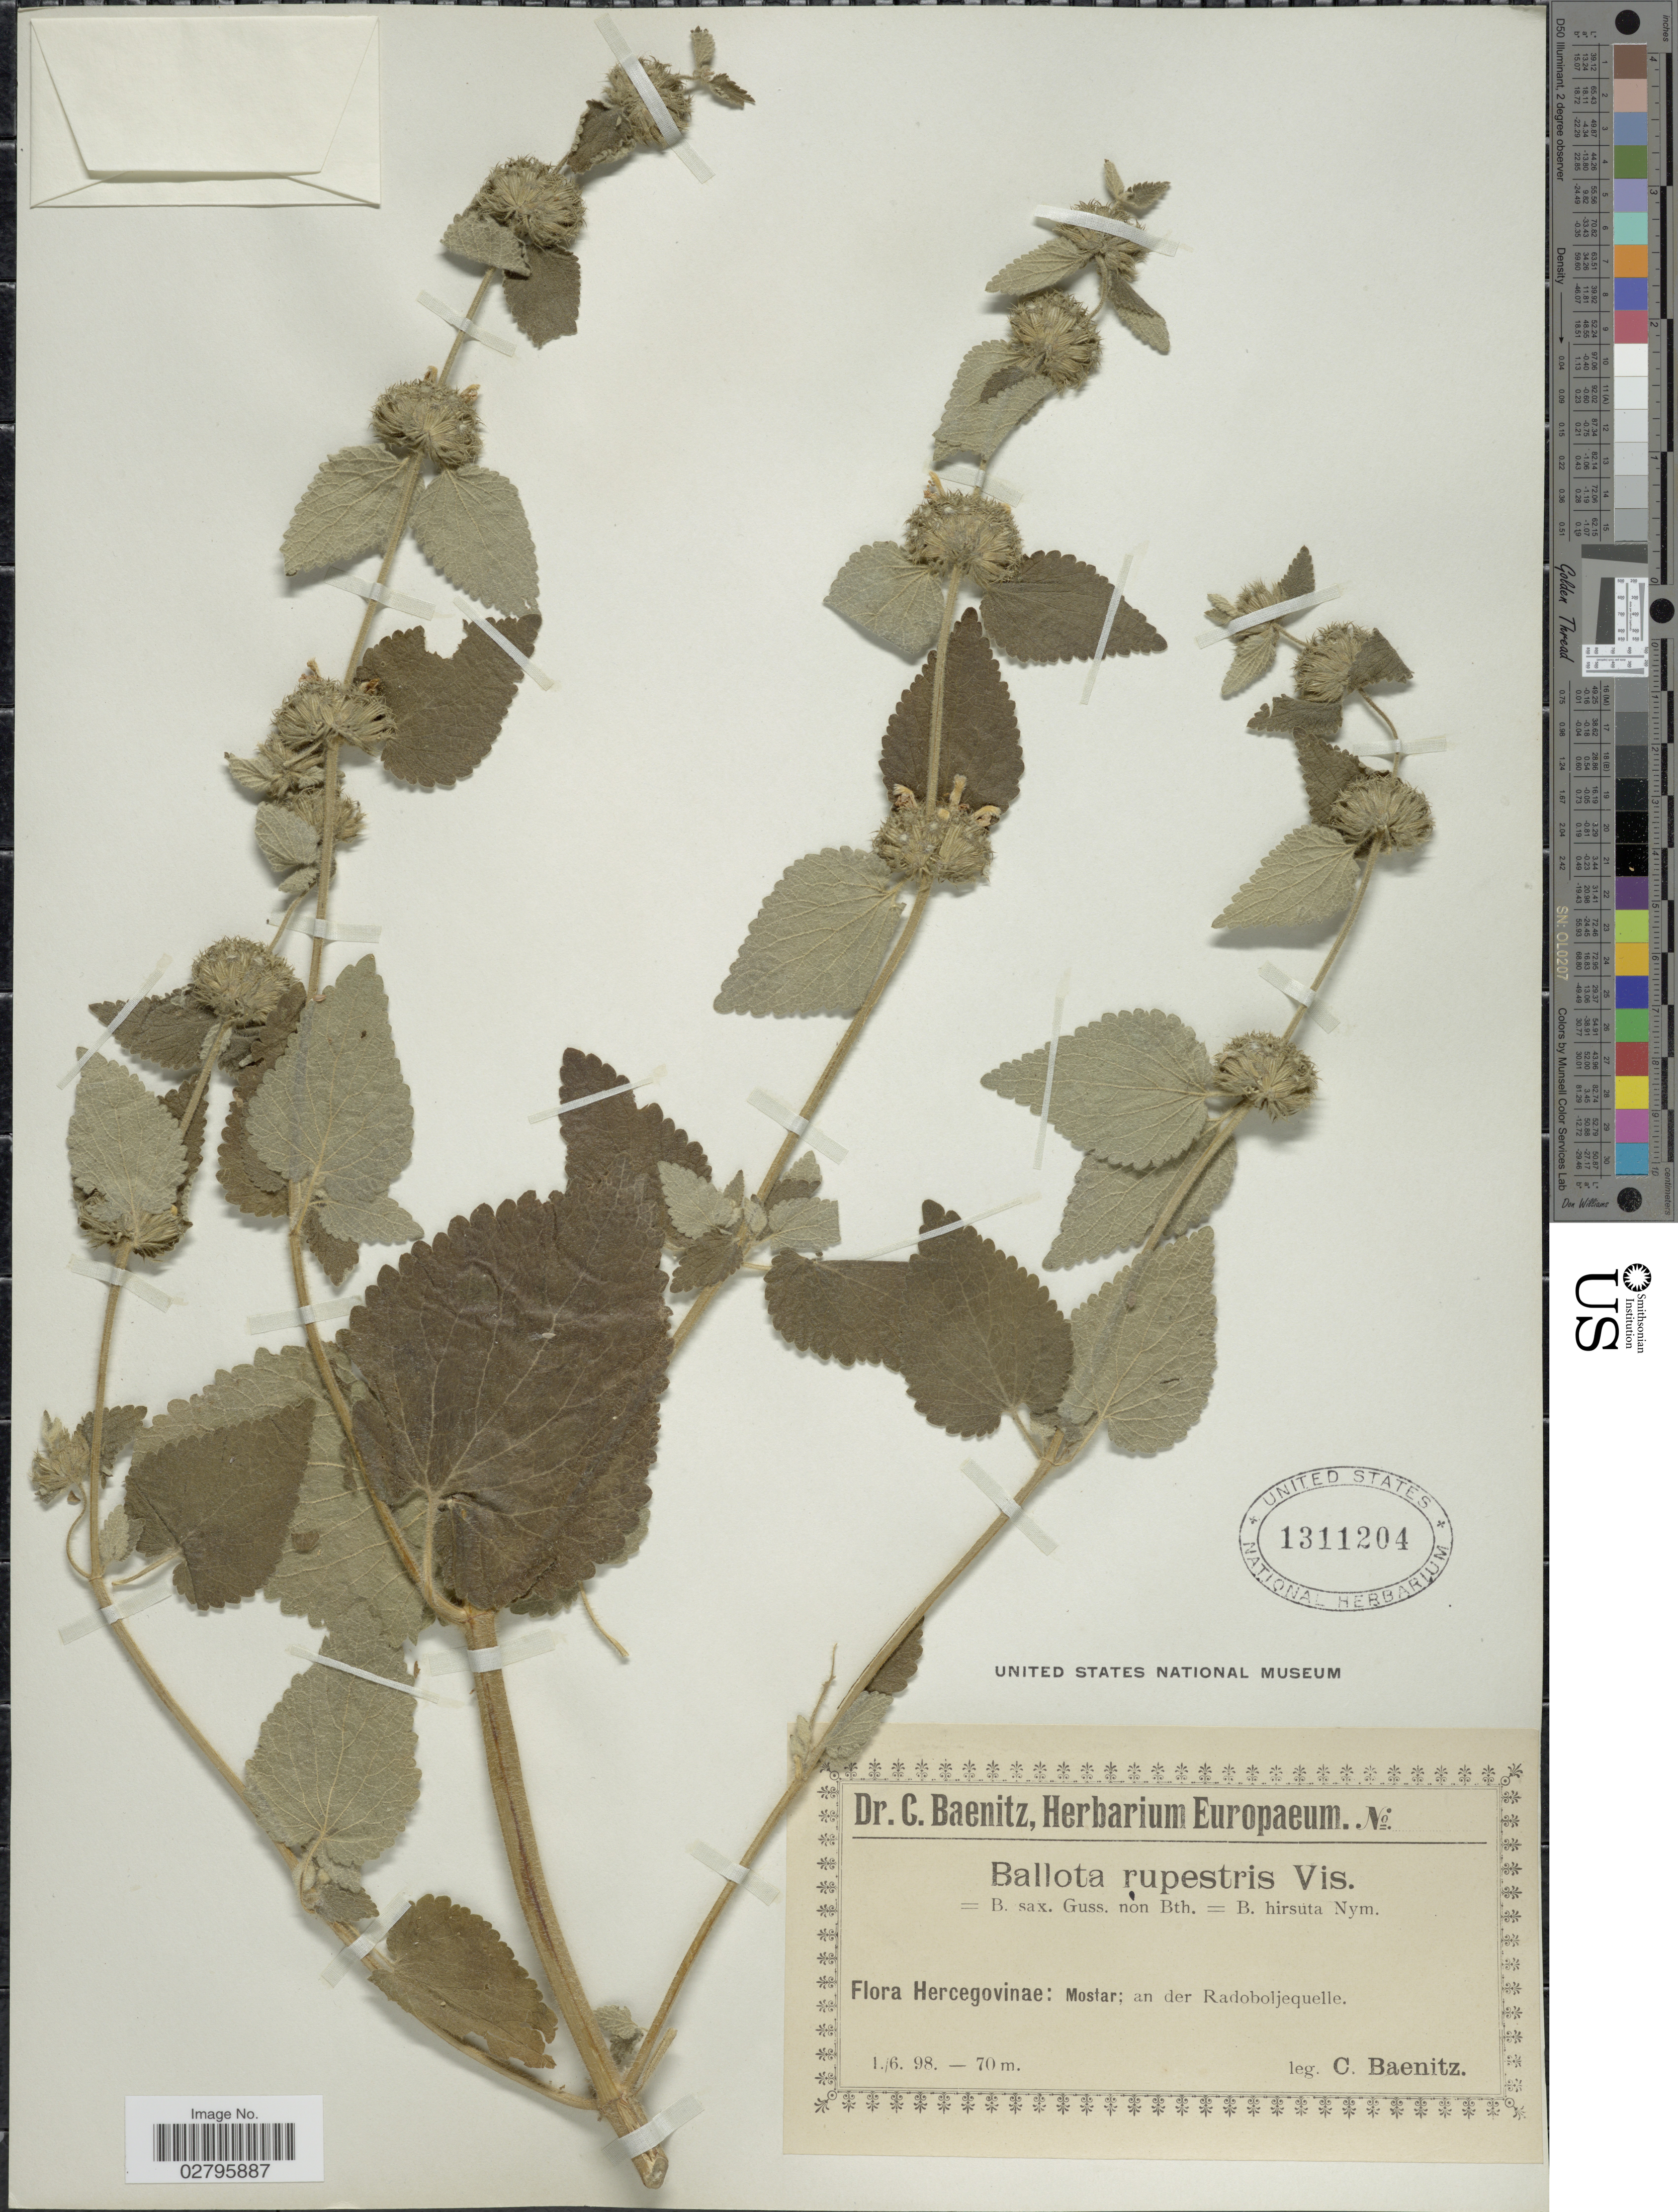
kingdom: Plantae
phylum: Tracheophyta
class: Magnoliopsida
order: Lamiales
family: Lamiaceae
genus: Ballota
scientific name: Ballota rupestris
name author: (Biv.) Vis.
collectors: C. G. Baenitz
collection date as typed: Transcribed d/m/y: 1/6/98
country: Bosnia and Herzegovina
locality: Hercegovinae: Mostar; an der Radoboljequelle.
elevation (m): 70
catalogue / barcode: US 1311204